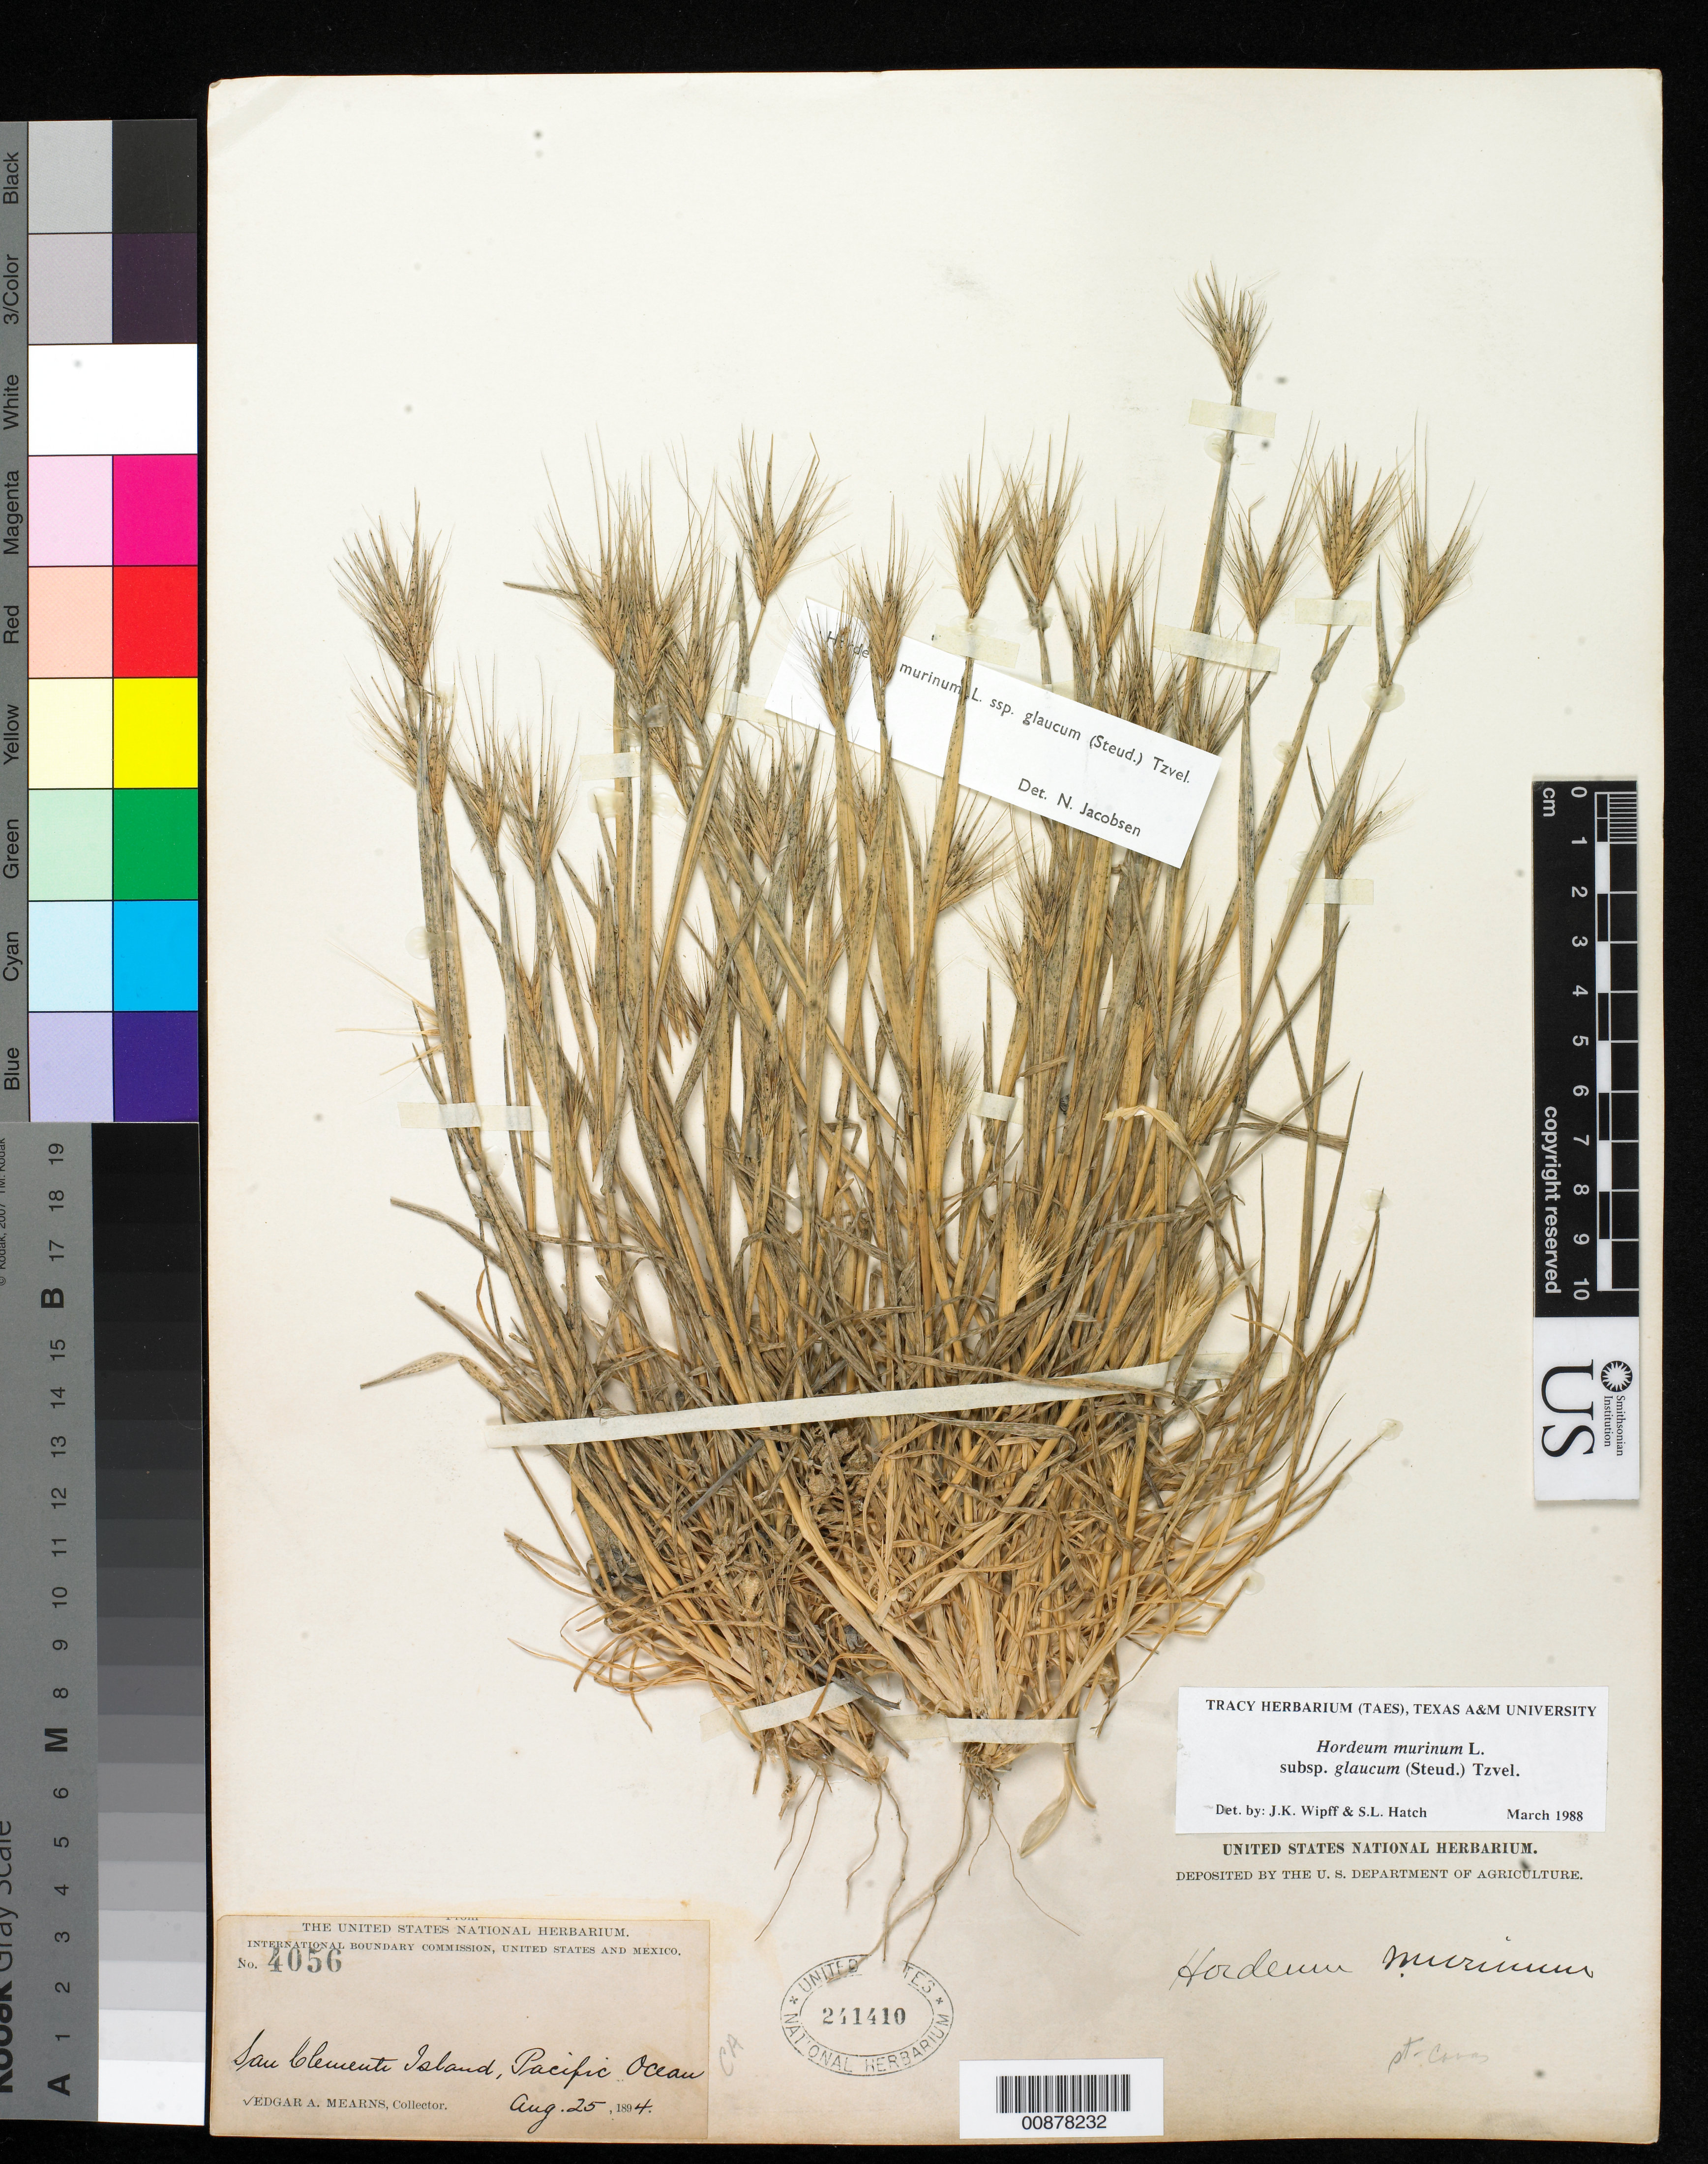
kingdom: Plantae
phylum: Tracheophyta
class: Liliopsida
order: Poales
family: Poaceae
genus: Hordeum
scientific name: Hordeum murinum subsp. glaucum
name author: (Steud.) Tzvelev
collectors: E. A. Mearns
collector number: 4056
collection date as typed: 25 Aug 1894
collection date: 1894-08-25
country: United States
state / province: California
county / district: Los Angeles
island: San Clemente I.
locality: San Clemente Island, Pacific Ocean.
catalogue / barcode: US 241410